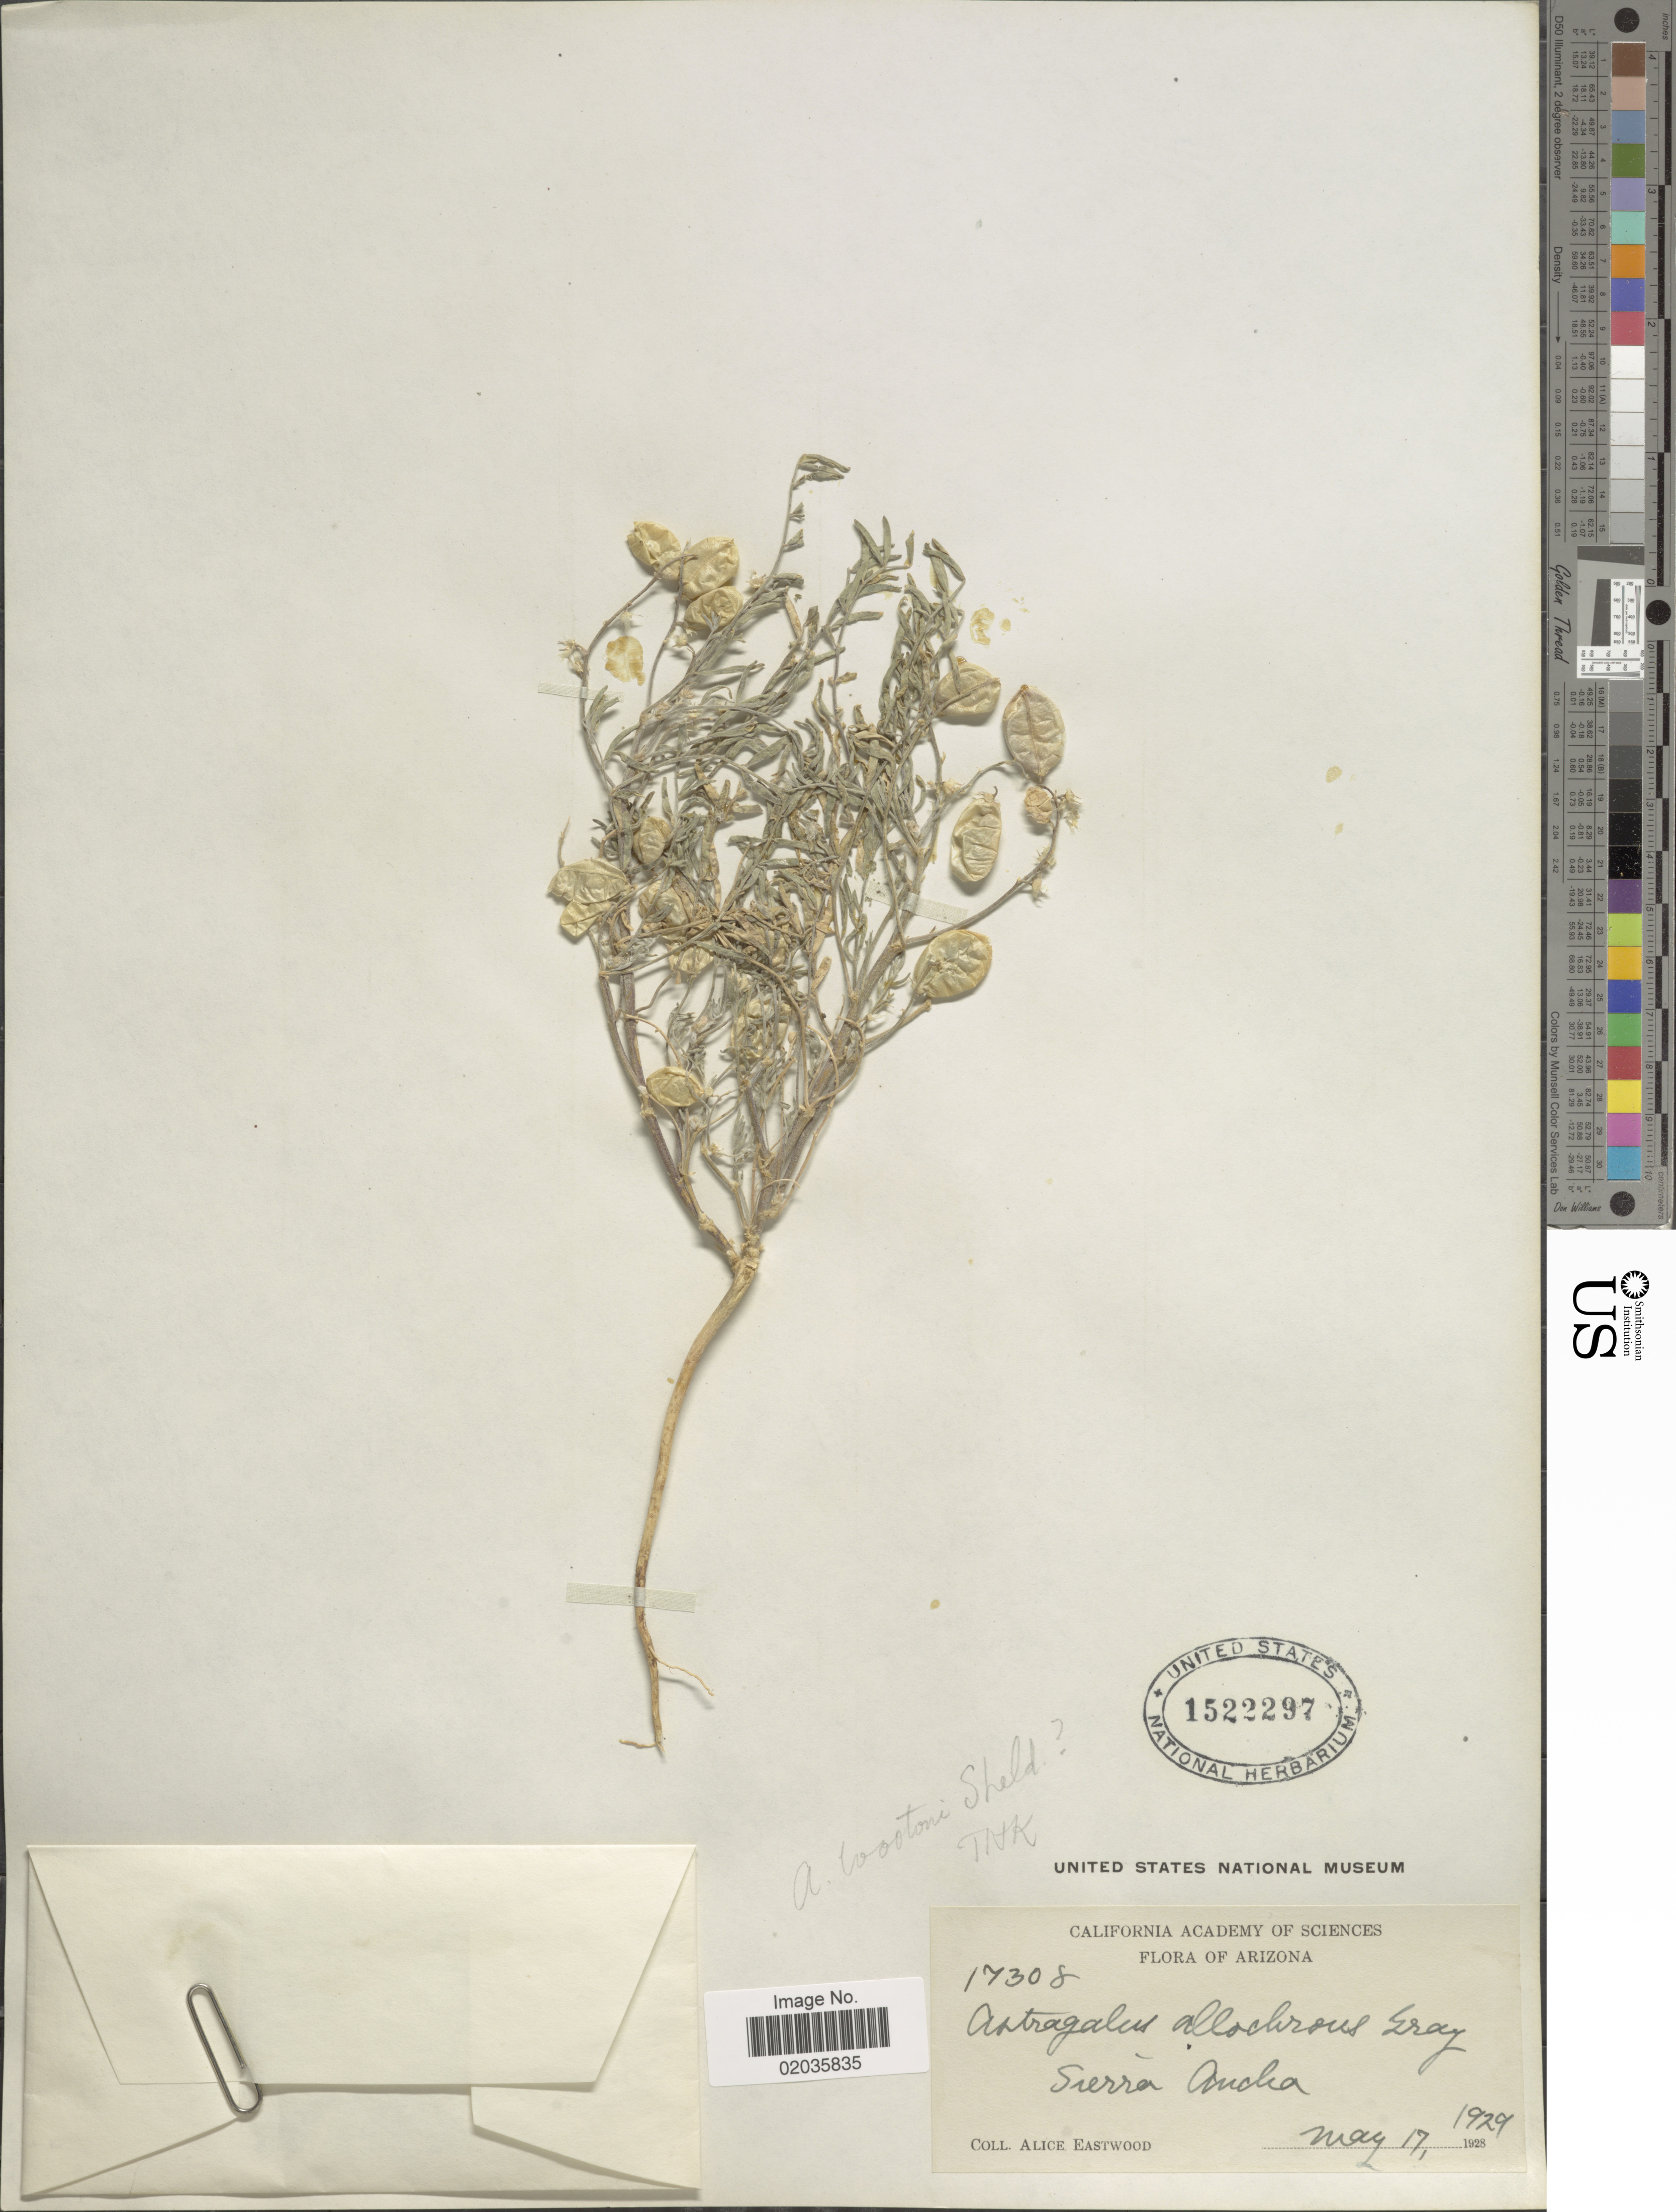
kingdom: Plantae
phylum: Tracheophyta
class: Magnoliopsida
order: Fabales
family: Fabaceae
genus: Astragalus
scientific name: Astragalus wootonii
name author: E. Sheld.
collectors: A. Eastwood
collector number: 17308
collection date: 1929-05-17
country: United States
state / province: Arizona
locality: Sierra Aucka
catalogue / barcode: US 1522297